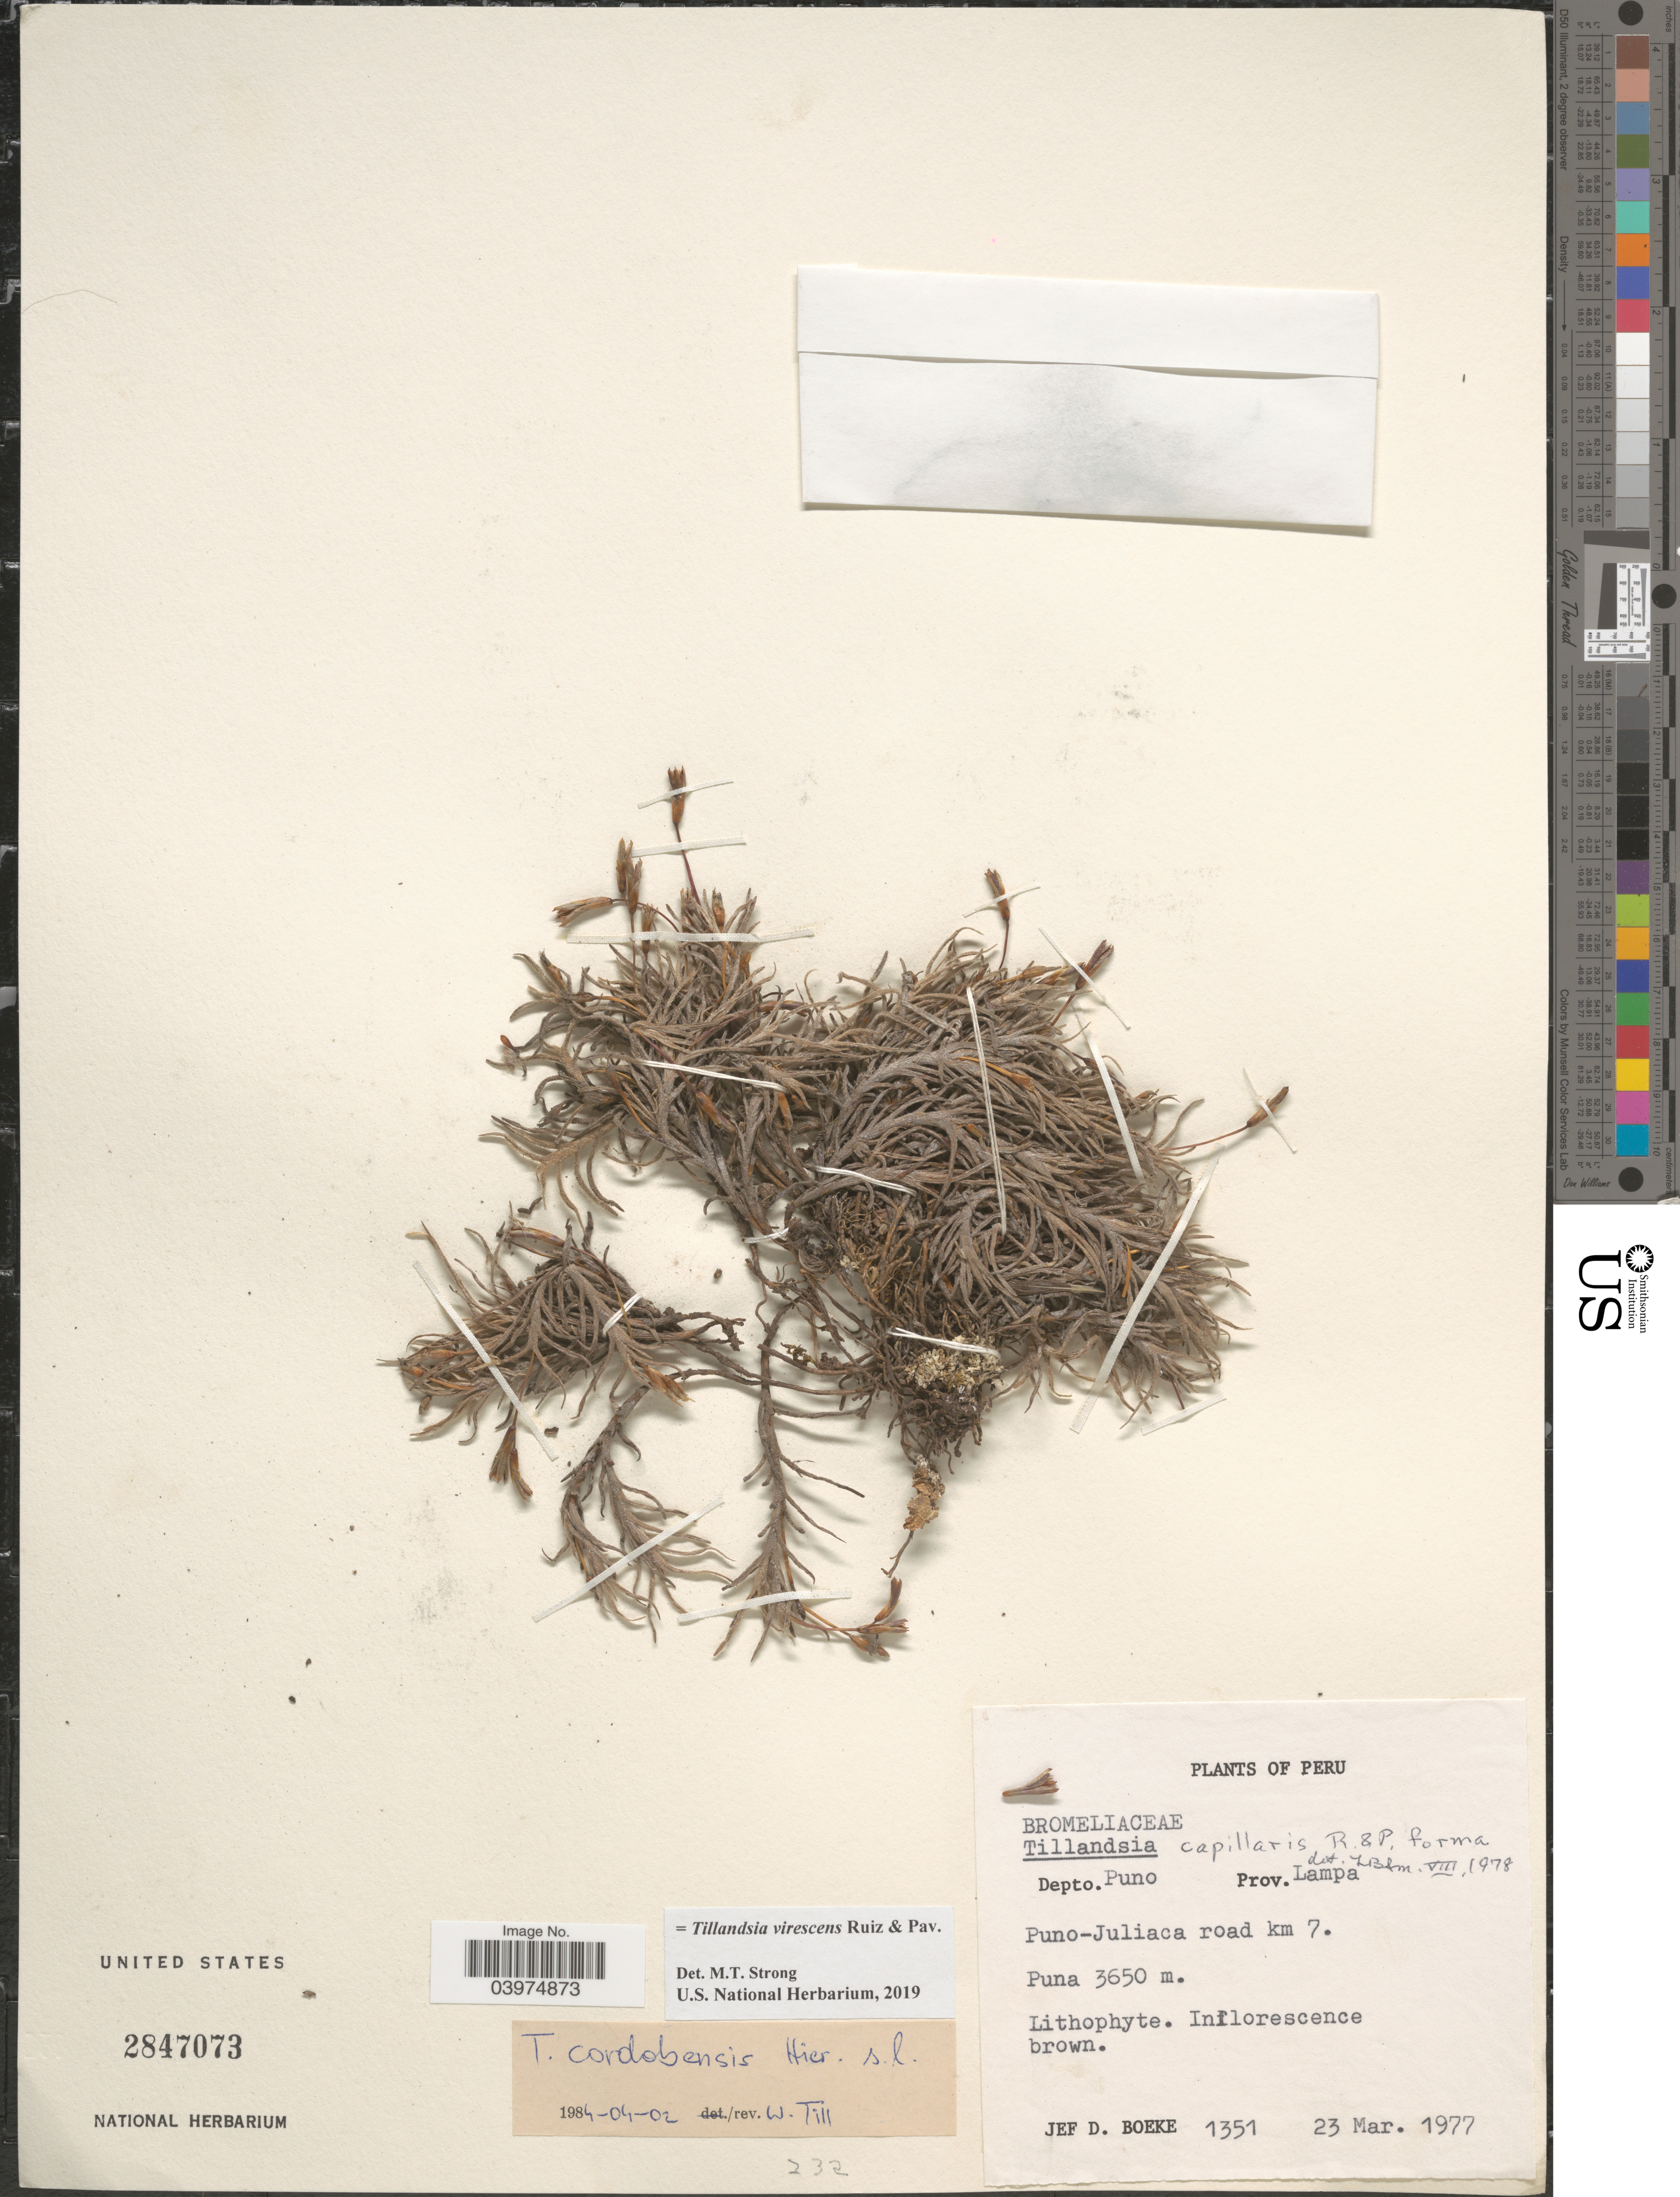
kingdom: Plantae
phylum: Tracheophyta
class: Liliopsida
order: Poales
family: Bromeliaceae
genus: Tillandsia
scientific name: Tillandsia virescens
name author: Ruiz & Pav.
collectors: J. Boeke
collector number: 1351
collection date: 1977-03-23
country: Peru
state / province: Puno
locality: Depto. Puno. Prov. Lampa. Puno-Juliaca road km 7.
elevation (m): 3650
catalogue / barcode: US 2847073